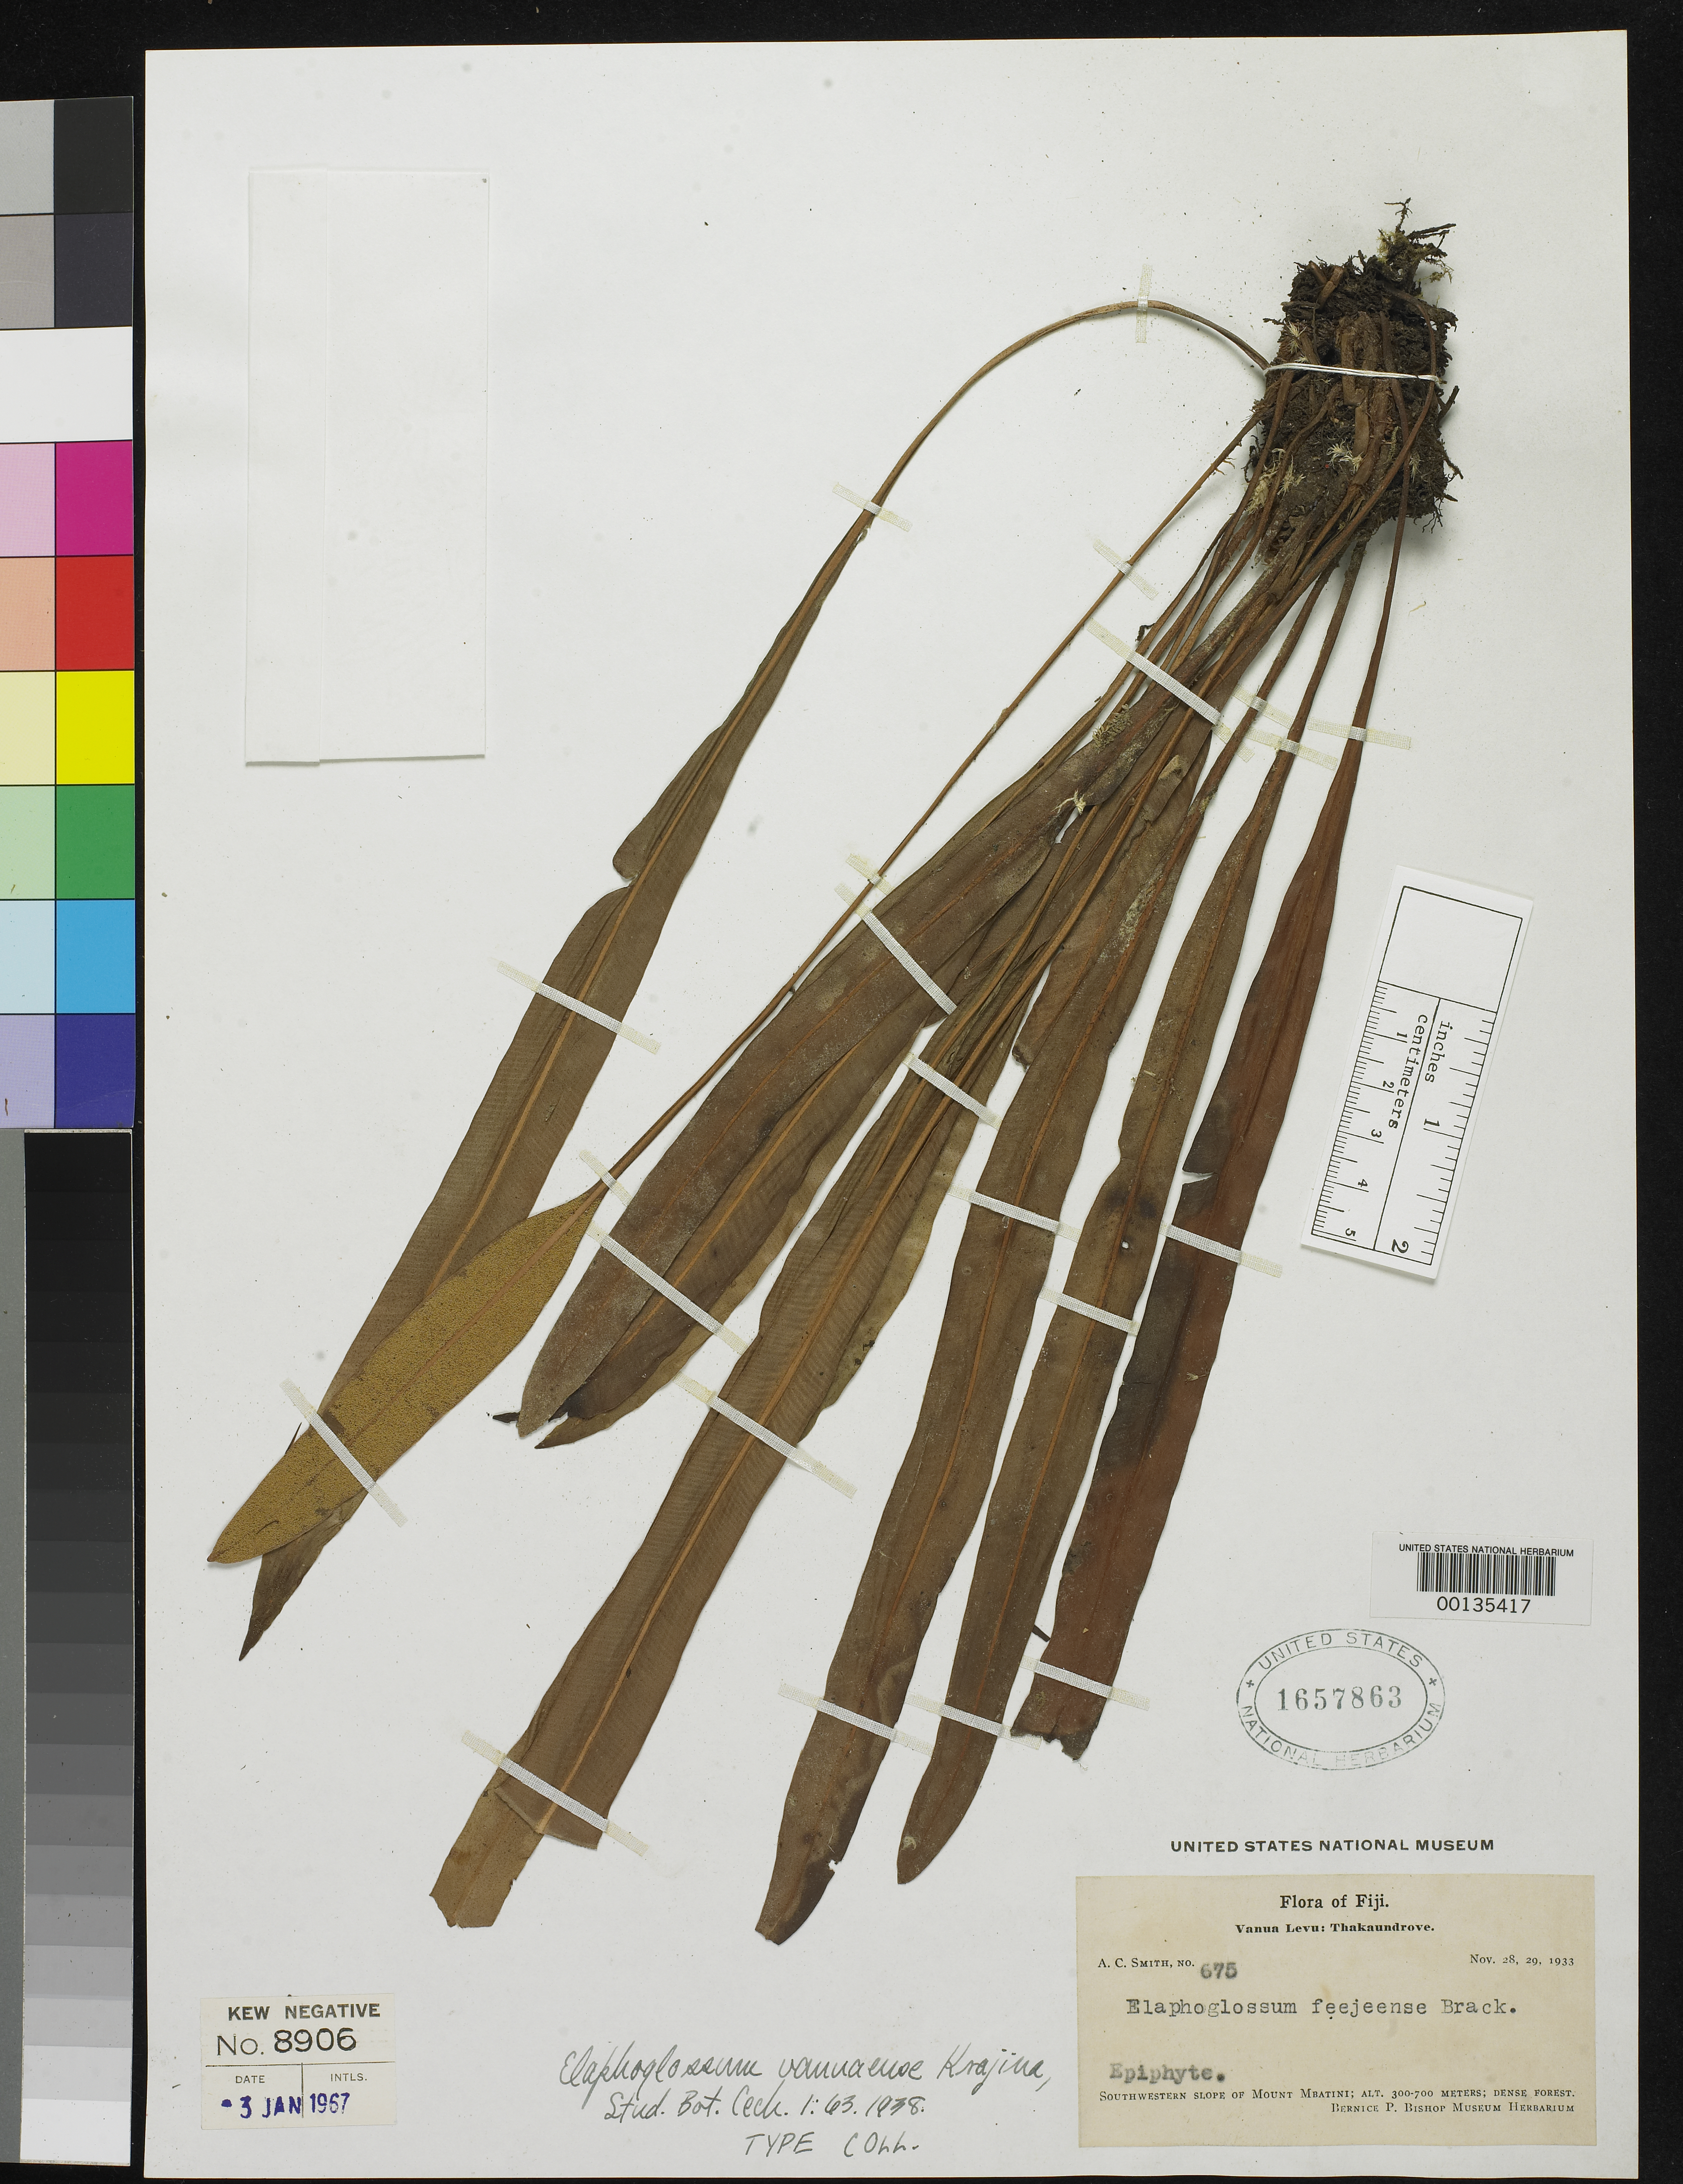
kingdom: Plantae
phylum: Tracheophyta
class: Polypodiopsida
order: Polypodiales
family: Dryopteridaceae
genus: Elaphoglossum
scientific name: Elaphoglossum vanuaense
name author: Krajina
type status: Isotype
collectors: A. C. Smith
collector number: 675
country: Fiji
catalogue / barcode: US 1657863